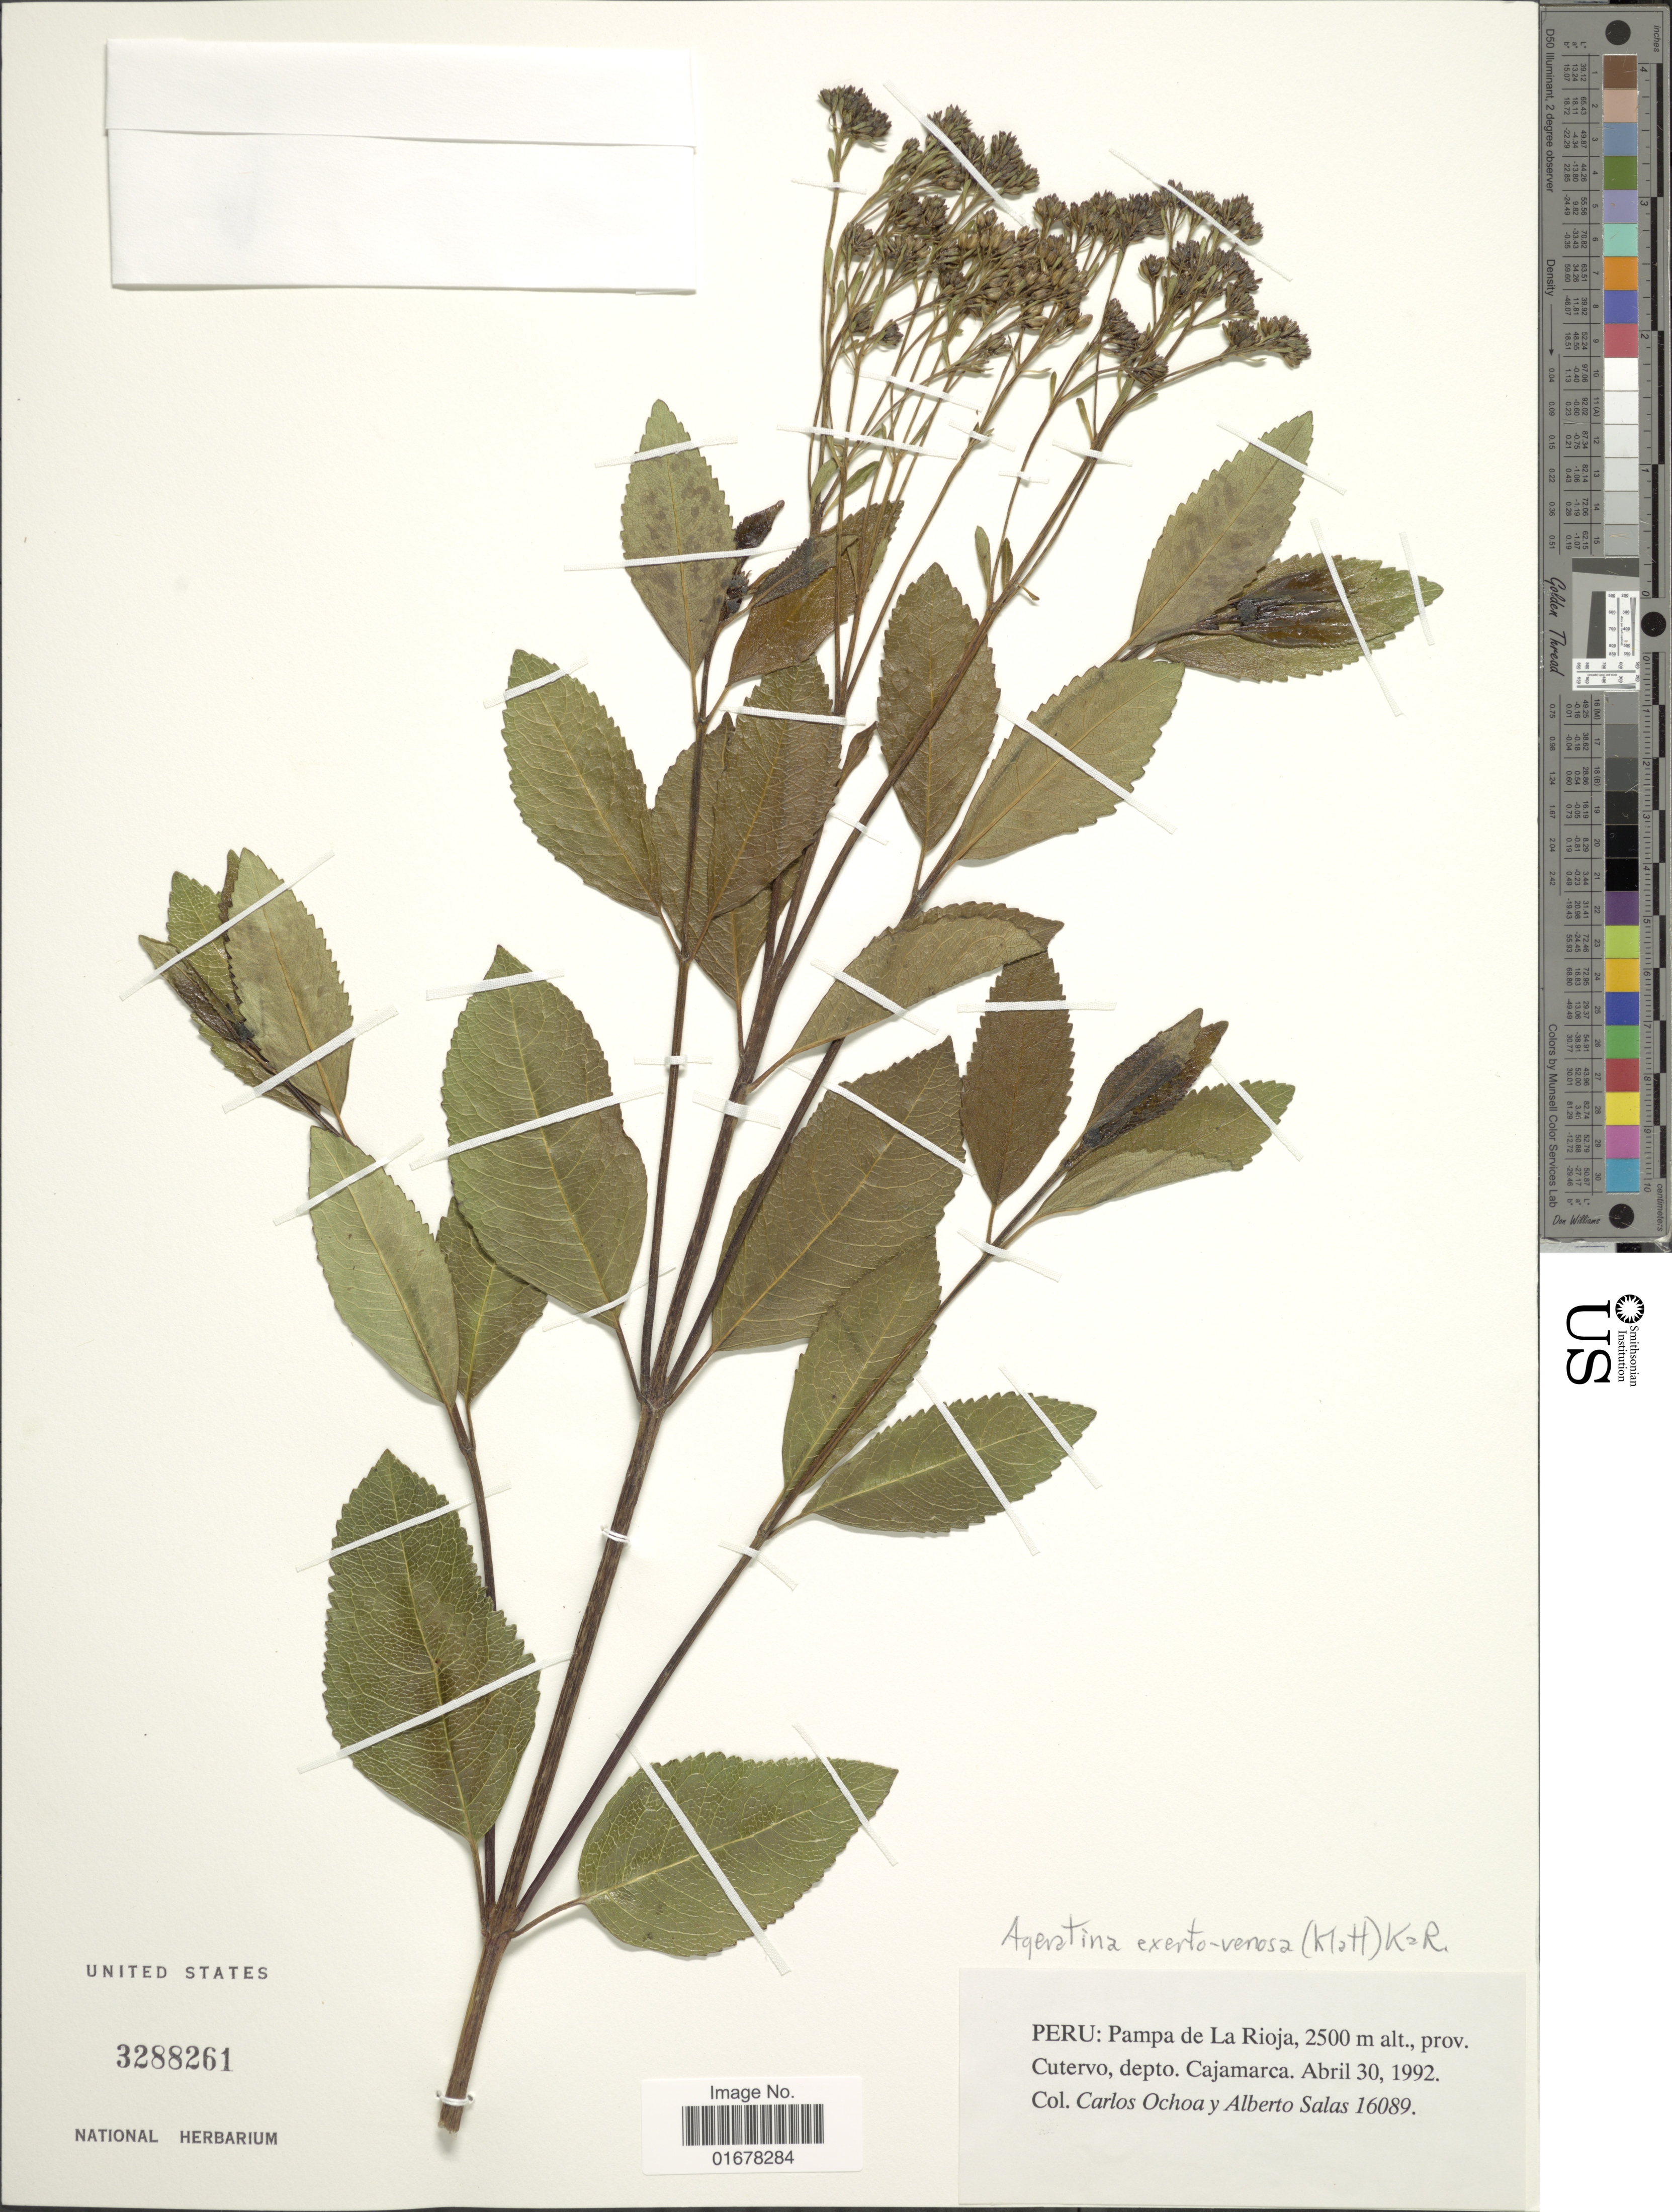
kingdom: Plantae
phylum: Tracheophyta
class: Magnoliopsida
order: Asterales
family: Asteraceae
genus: Ageratina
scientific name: Ageratina exserto-venosa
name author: (Klatt) R.M. King & H. Rob.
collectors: C. M. Ochoa & A. Salas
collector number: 16089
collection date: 1992-04-30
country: Peru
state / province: Cajamarca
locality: Peru: Pampa de La Rioja, Prov. Cutervo, depto. Cajamarca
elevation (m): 2500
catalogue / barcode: US 3288261